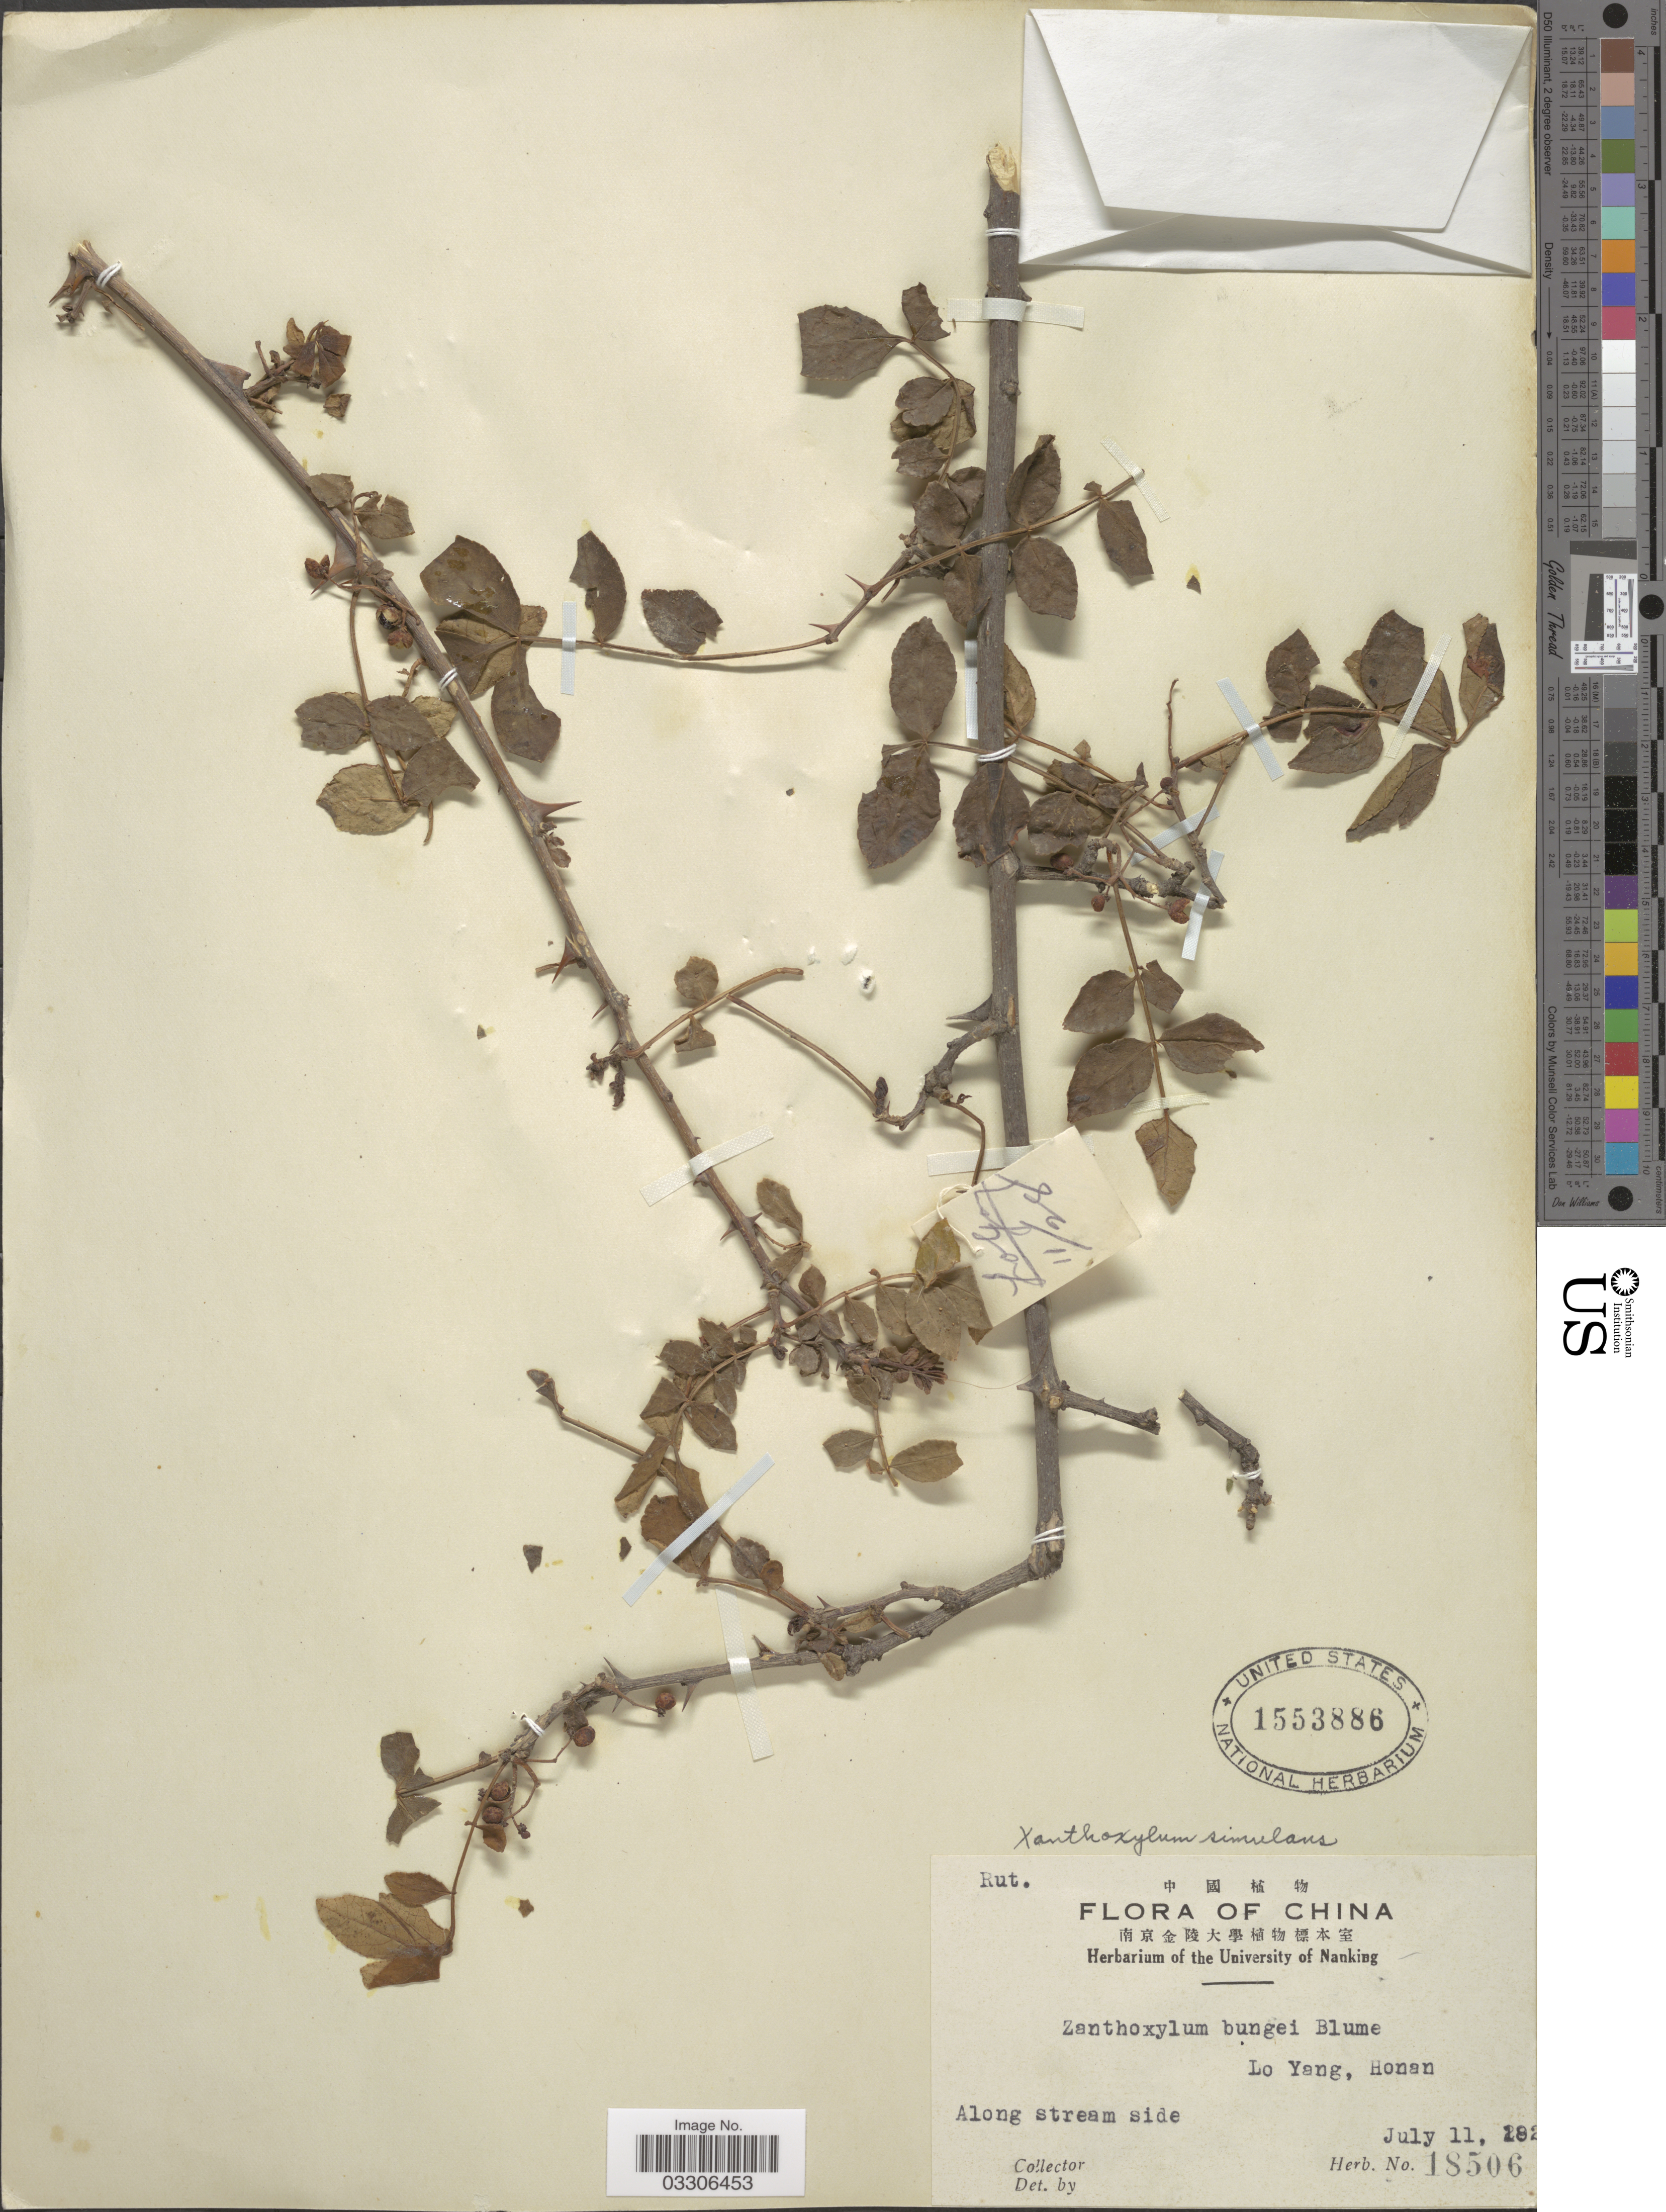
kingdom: Plantae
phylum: Tracheophyta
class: Magnoliopsida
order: Sapindales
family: Rutaceae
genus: Zanthoxylum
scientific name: Zanthoxylum simulans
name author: Hance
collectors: ex herb. University of Nanking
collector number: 18506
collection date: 1820-07-11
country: China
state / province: Henan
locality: Lo Yang, Honan. Along stream side.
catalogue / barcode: US 1553886